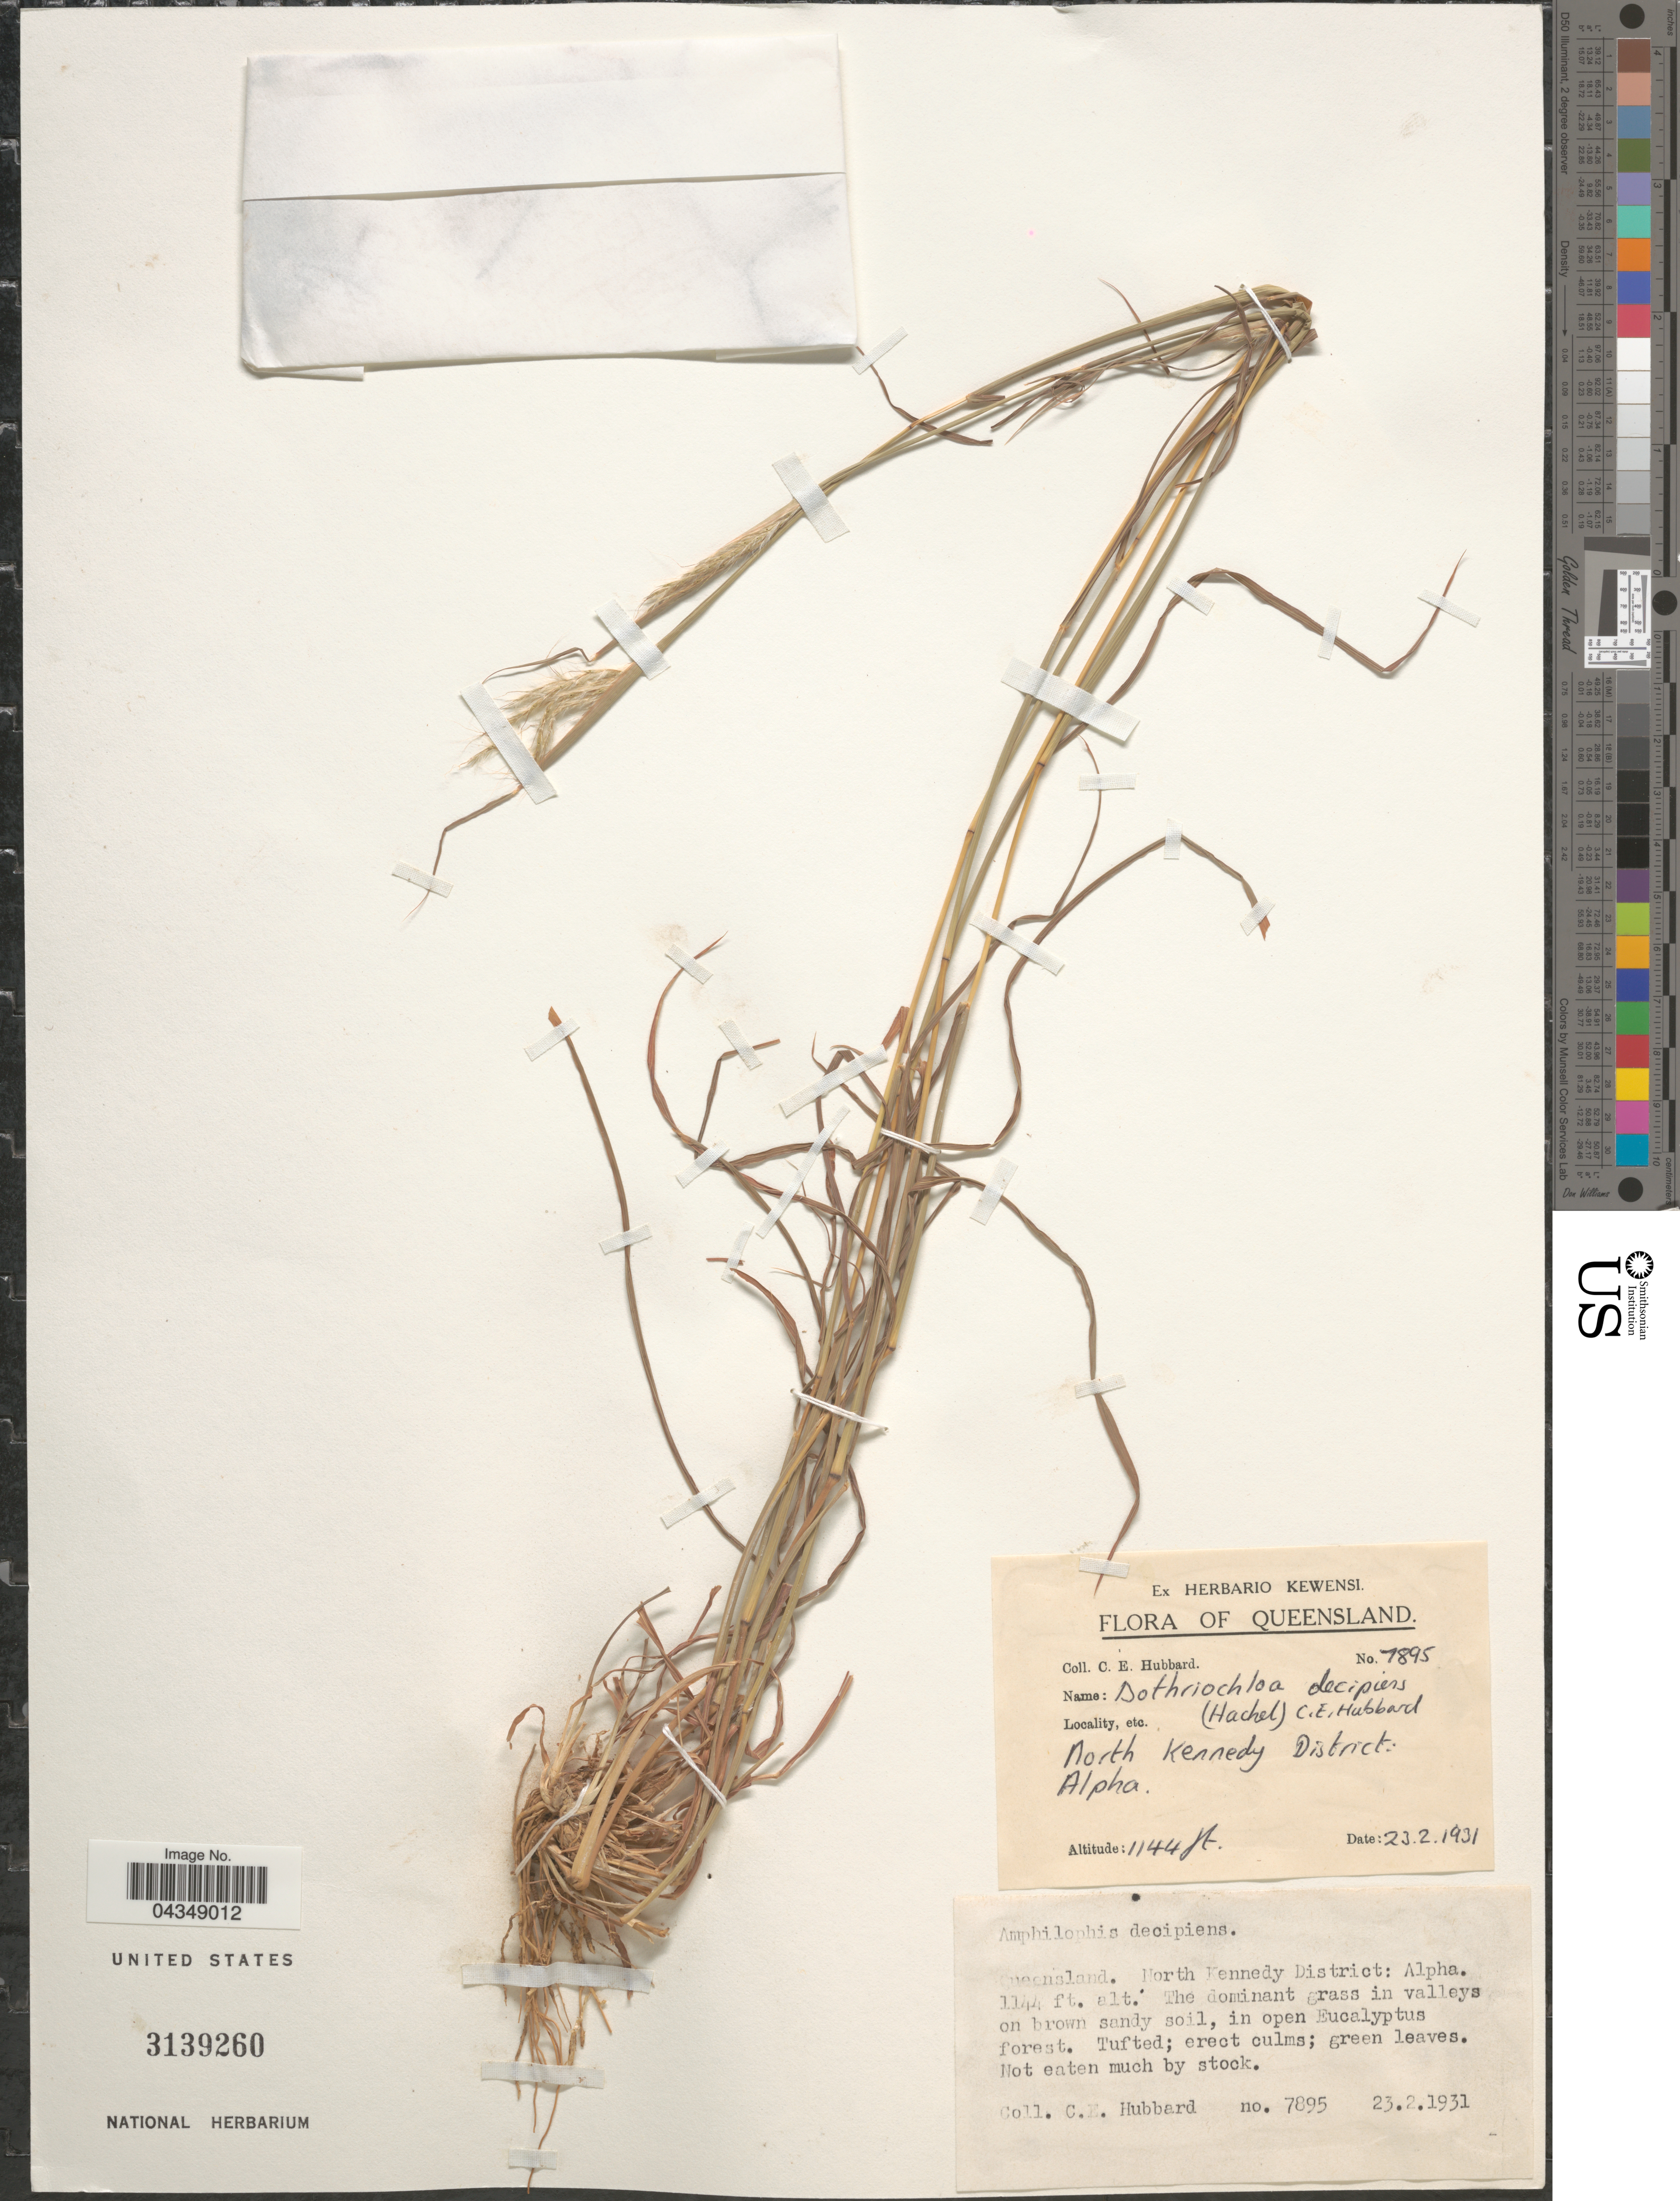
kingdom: Plantae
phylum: Tracheophyta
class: Liliopsida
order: Poales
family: Poaceae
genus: Bothriochloa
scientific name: Bothriochloa decipiens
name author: (Hack.) C. E. Hubb.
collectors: C. E. Hubbard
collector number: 7895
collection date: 1931-02-23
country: Australia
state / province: Queensland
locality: North Kennedy District: Alpha.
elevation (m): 349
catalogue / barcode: US 3139260